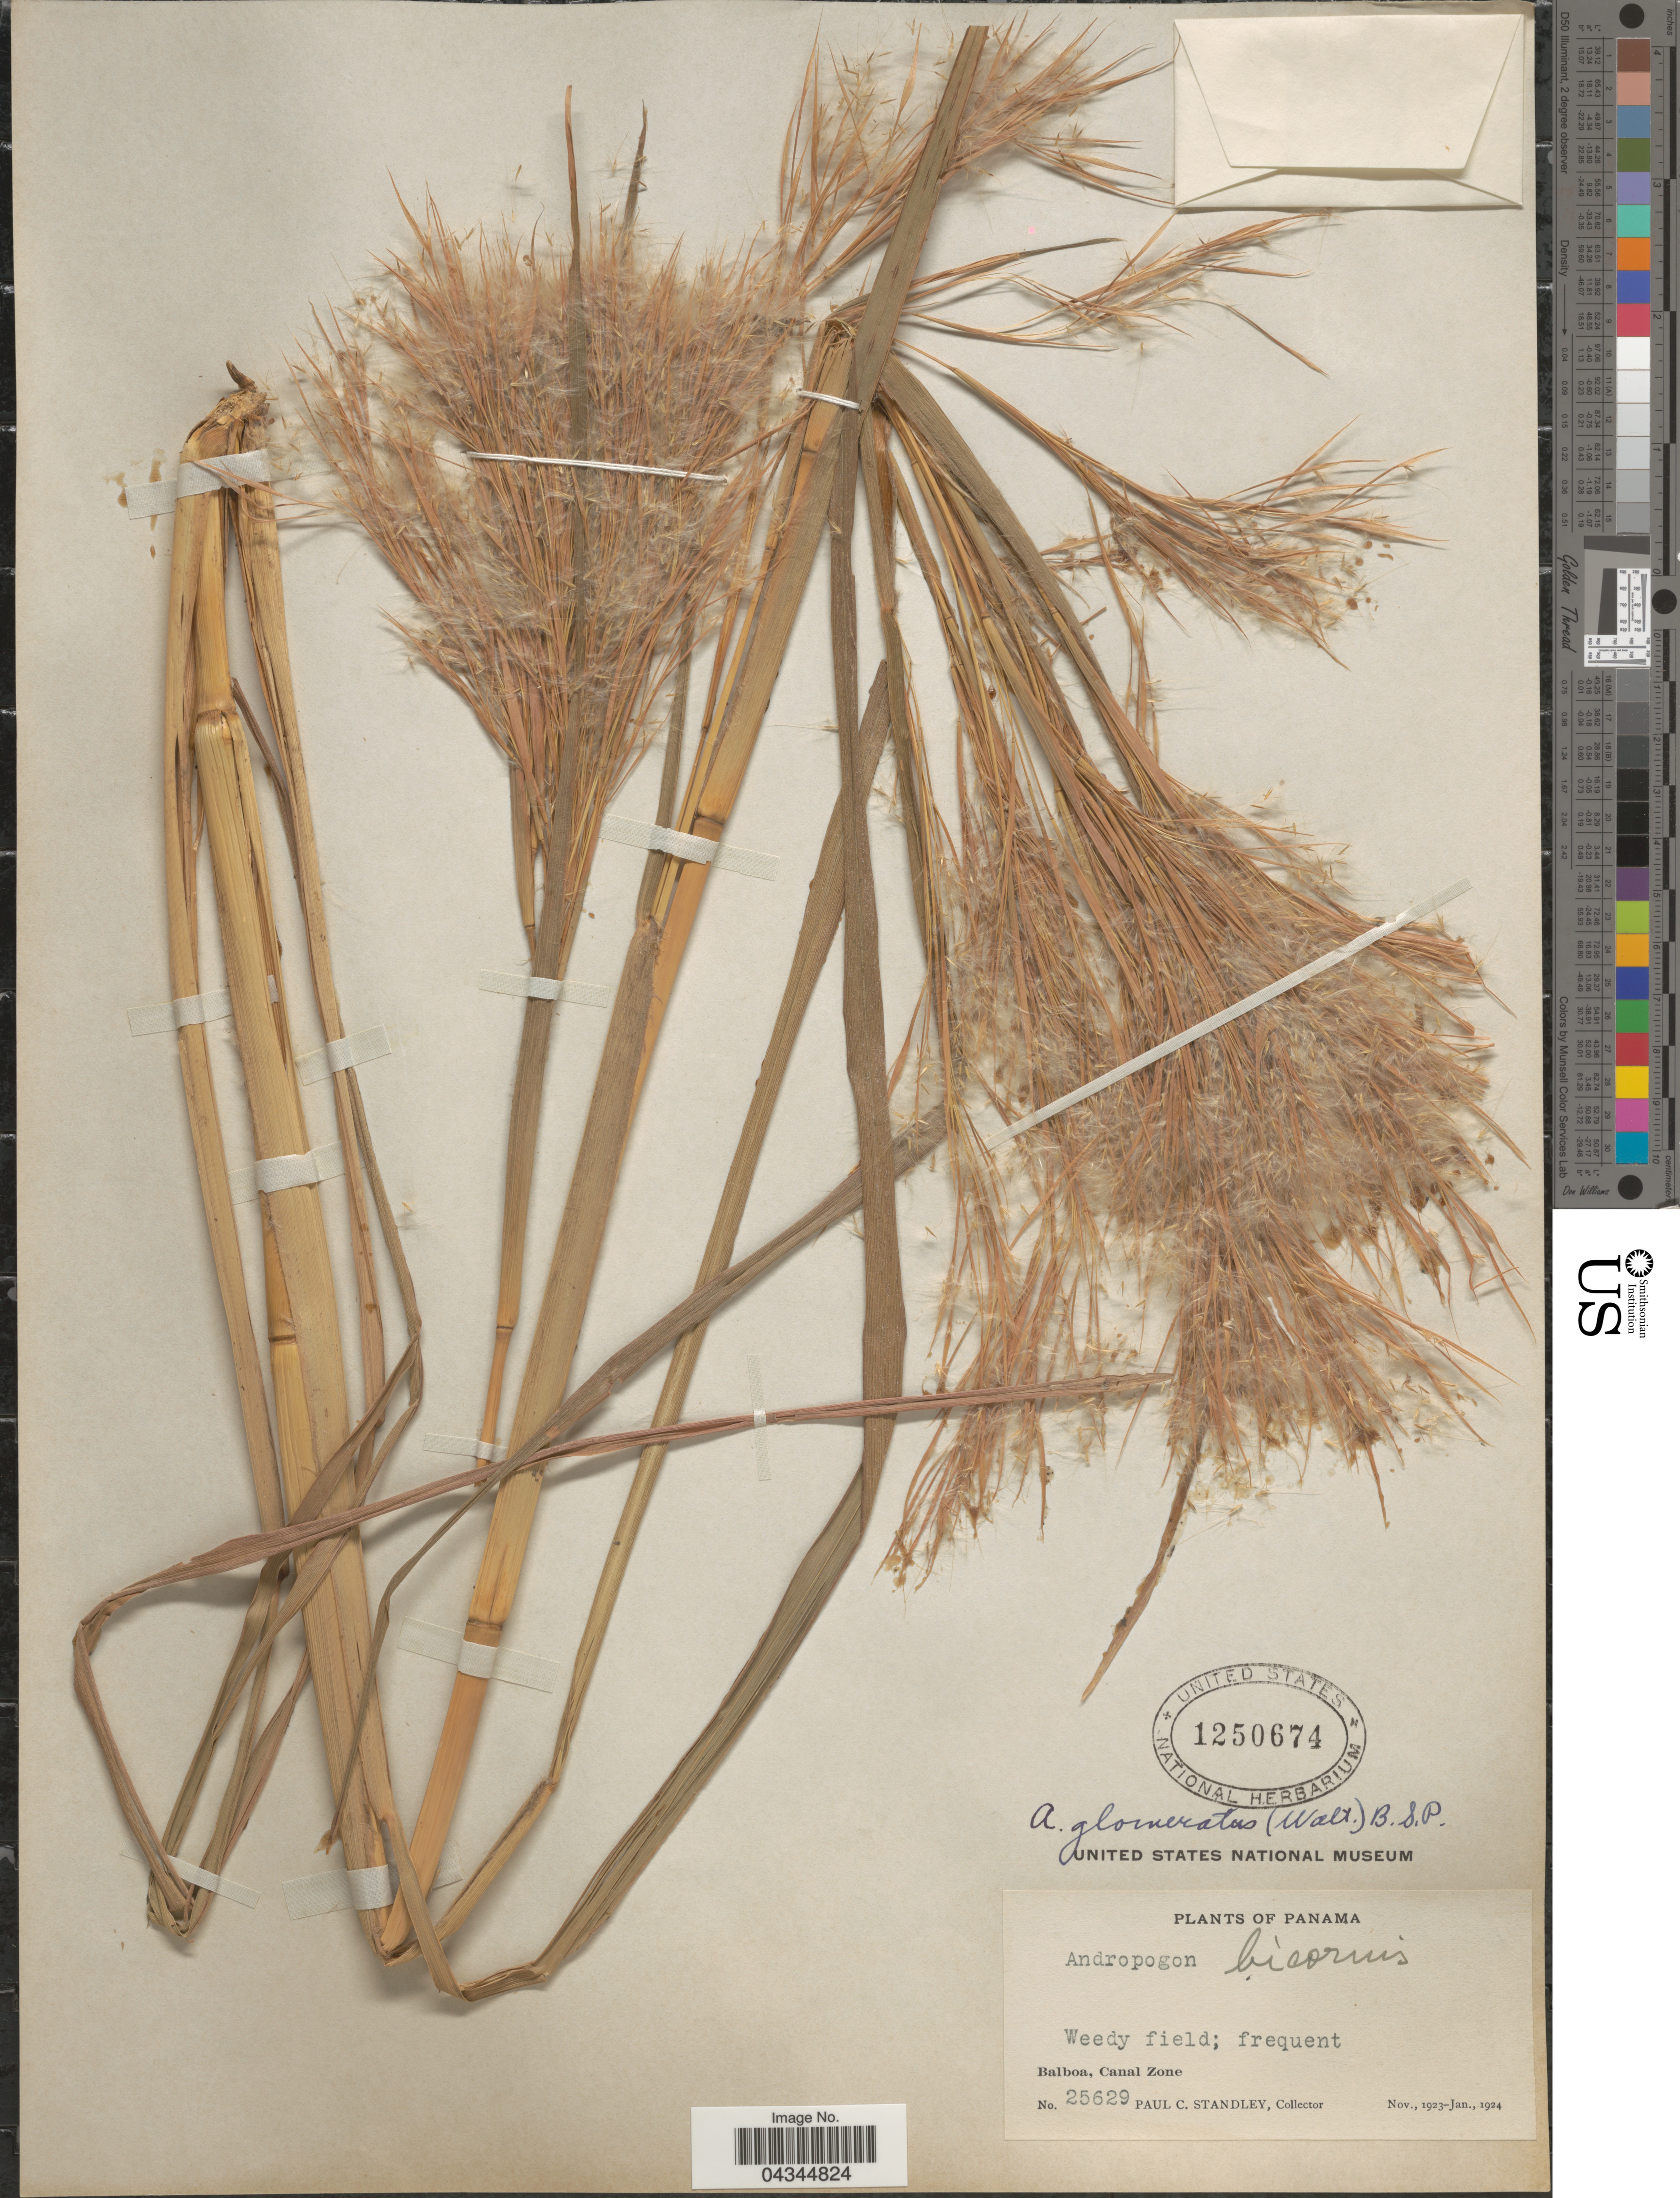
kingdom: Plantae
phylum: Tracheophyta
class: Liliopsida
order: Poales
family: Poaceae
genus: Andropogon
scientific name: Andropogon glomeratus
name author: (Walter) Britton et al.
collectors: P. C. Standley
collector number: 25629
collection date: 1923-11/1924-01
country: Panama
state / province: Colón / Panamá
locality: Weedy field; frequent. Balboa, Canal Zone.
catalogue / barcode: US 1250674